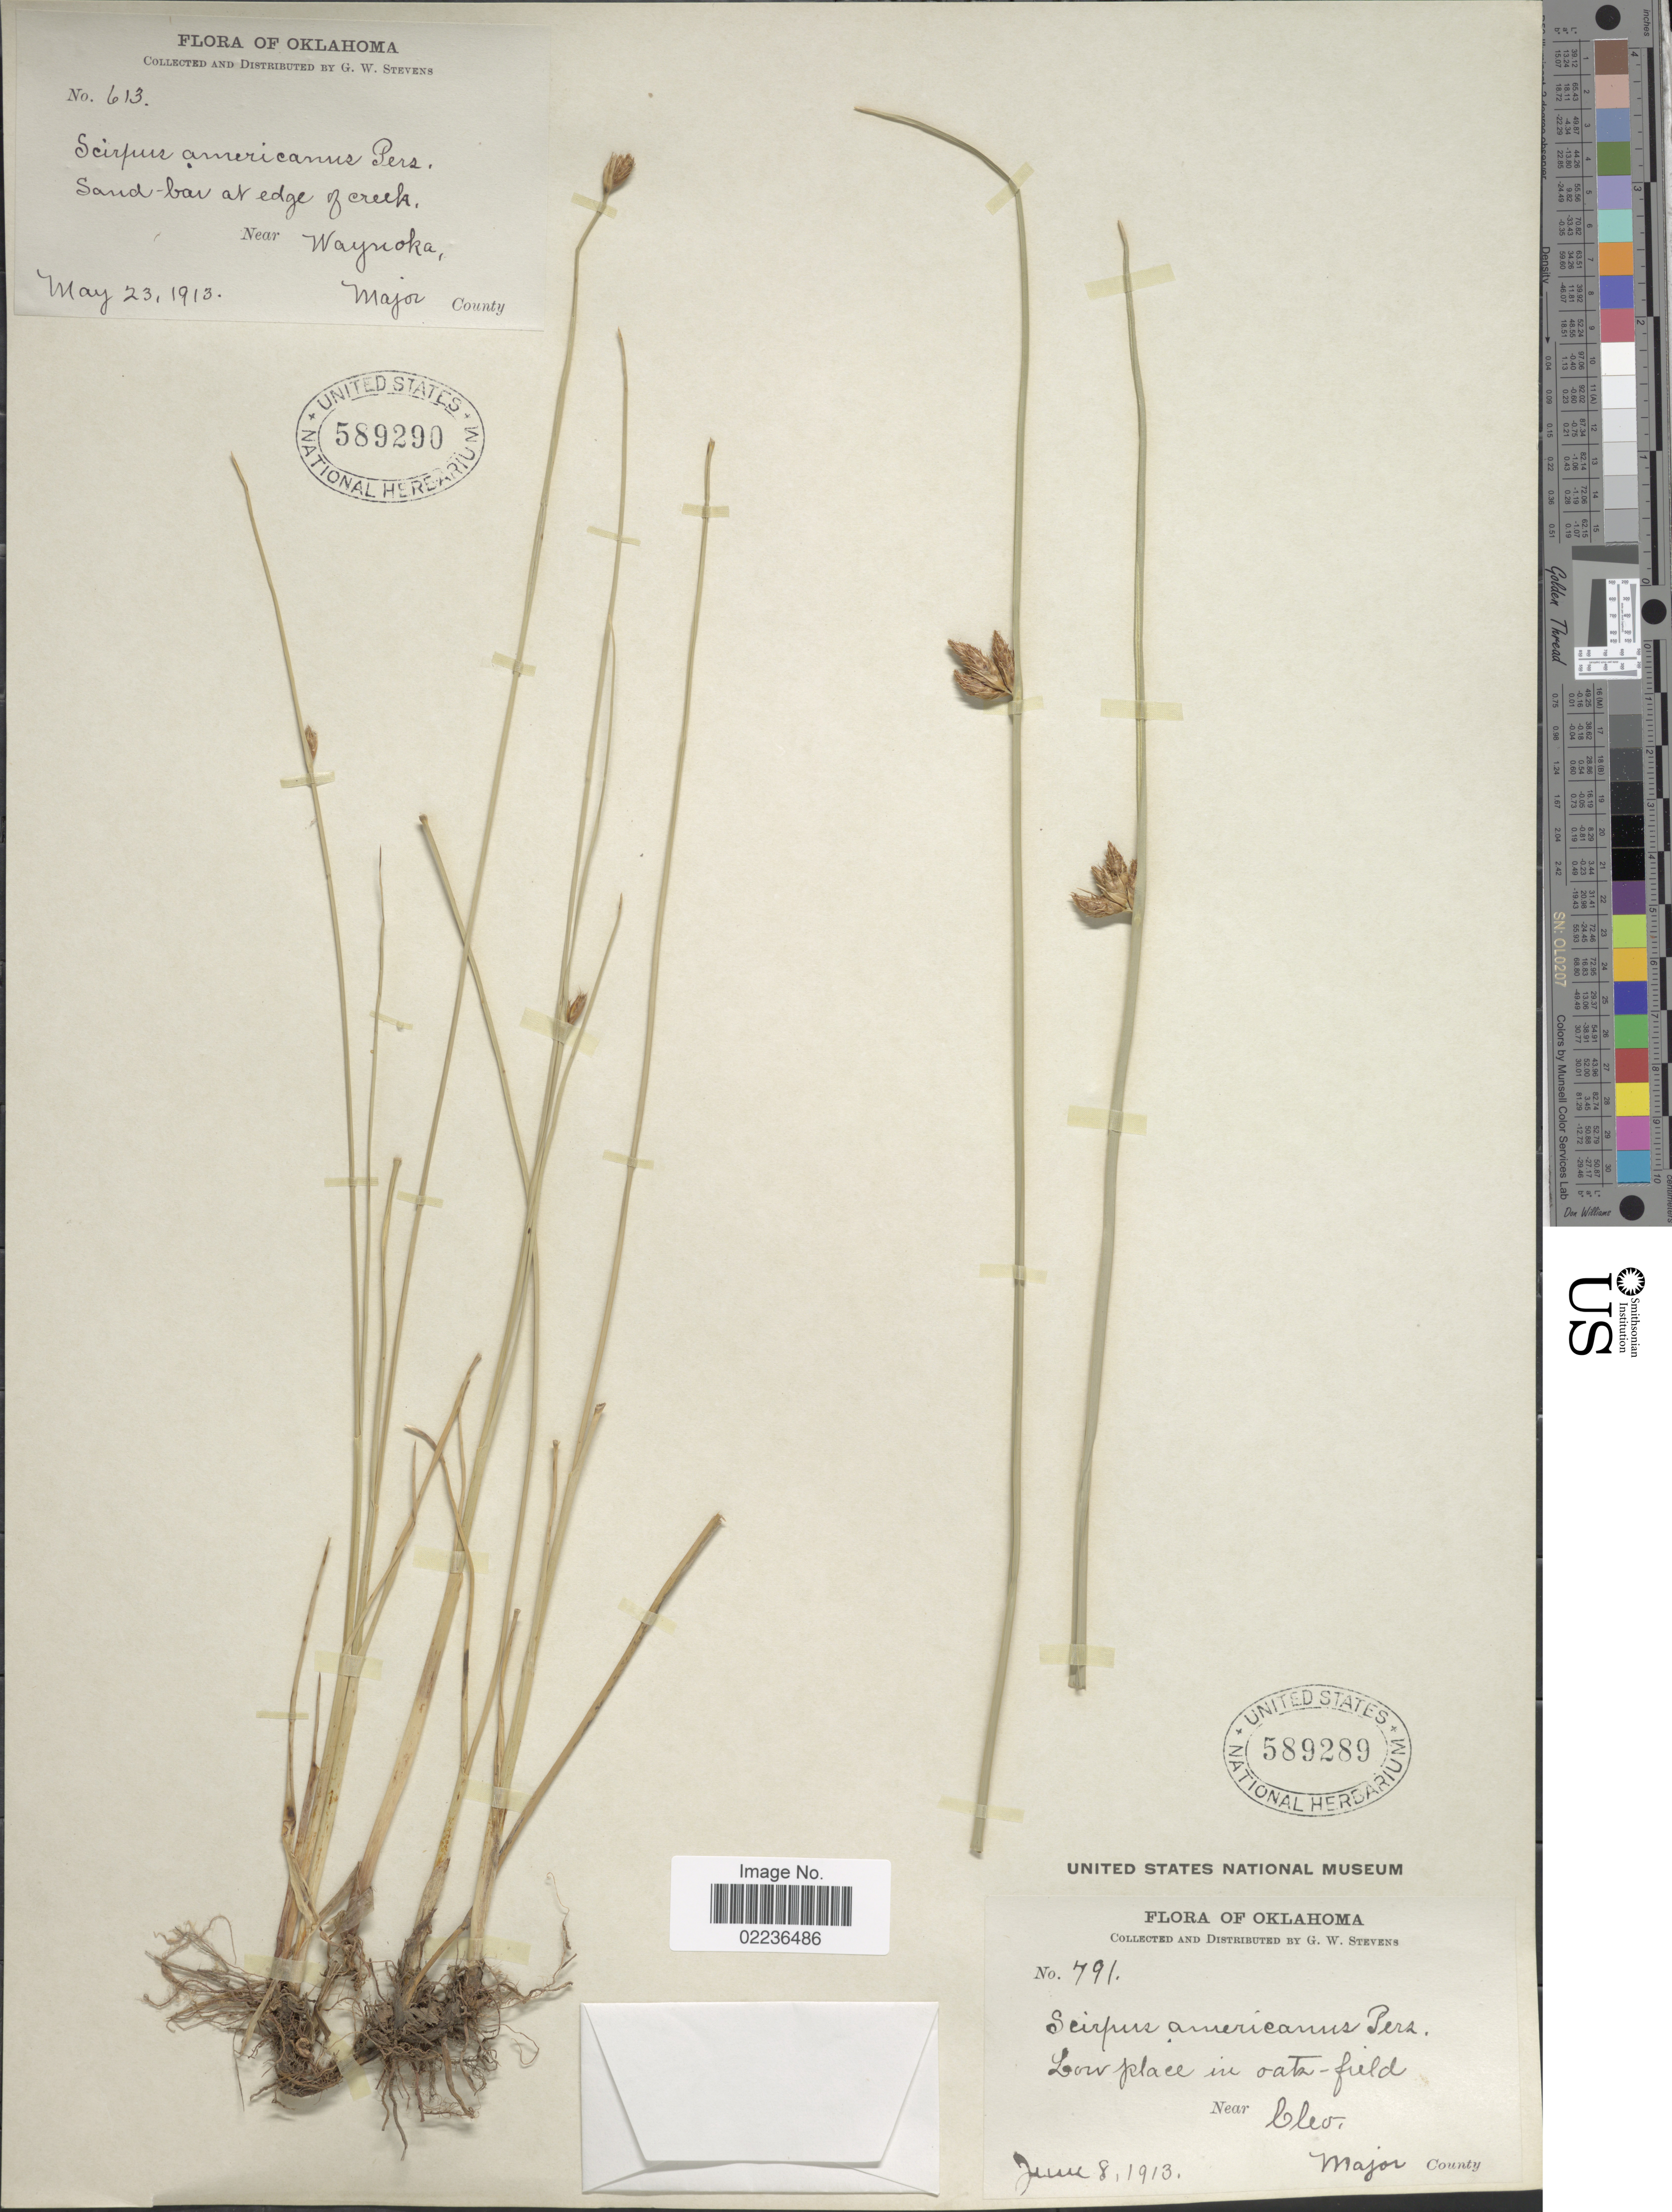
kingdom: Plantae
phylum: Tracheophyta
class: Liliopsida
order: Poales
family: Cyperaceae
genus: Schoenoplectus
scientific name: Schoenoplectus pungens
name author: (Vahl) Palla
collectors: G. W. Stevens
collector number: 791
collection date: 1913-06-08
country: United States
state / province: Oklahoma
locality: Low place in oats-field, near Cleo, Major County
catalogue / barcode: US 589289